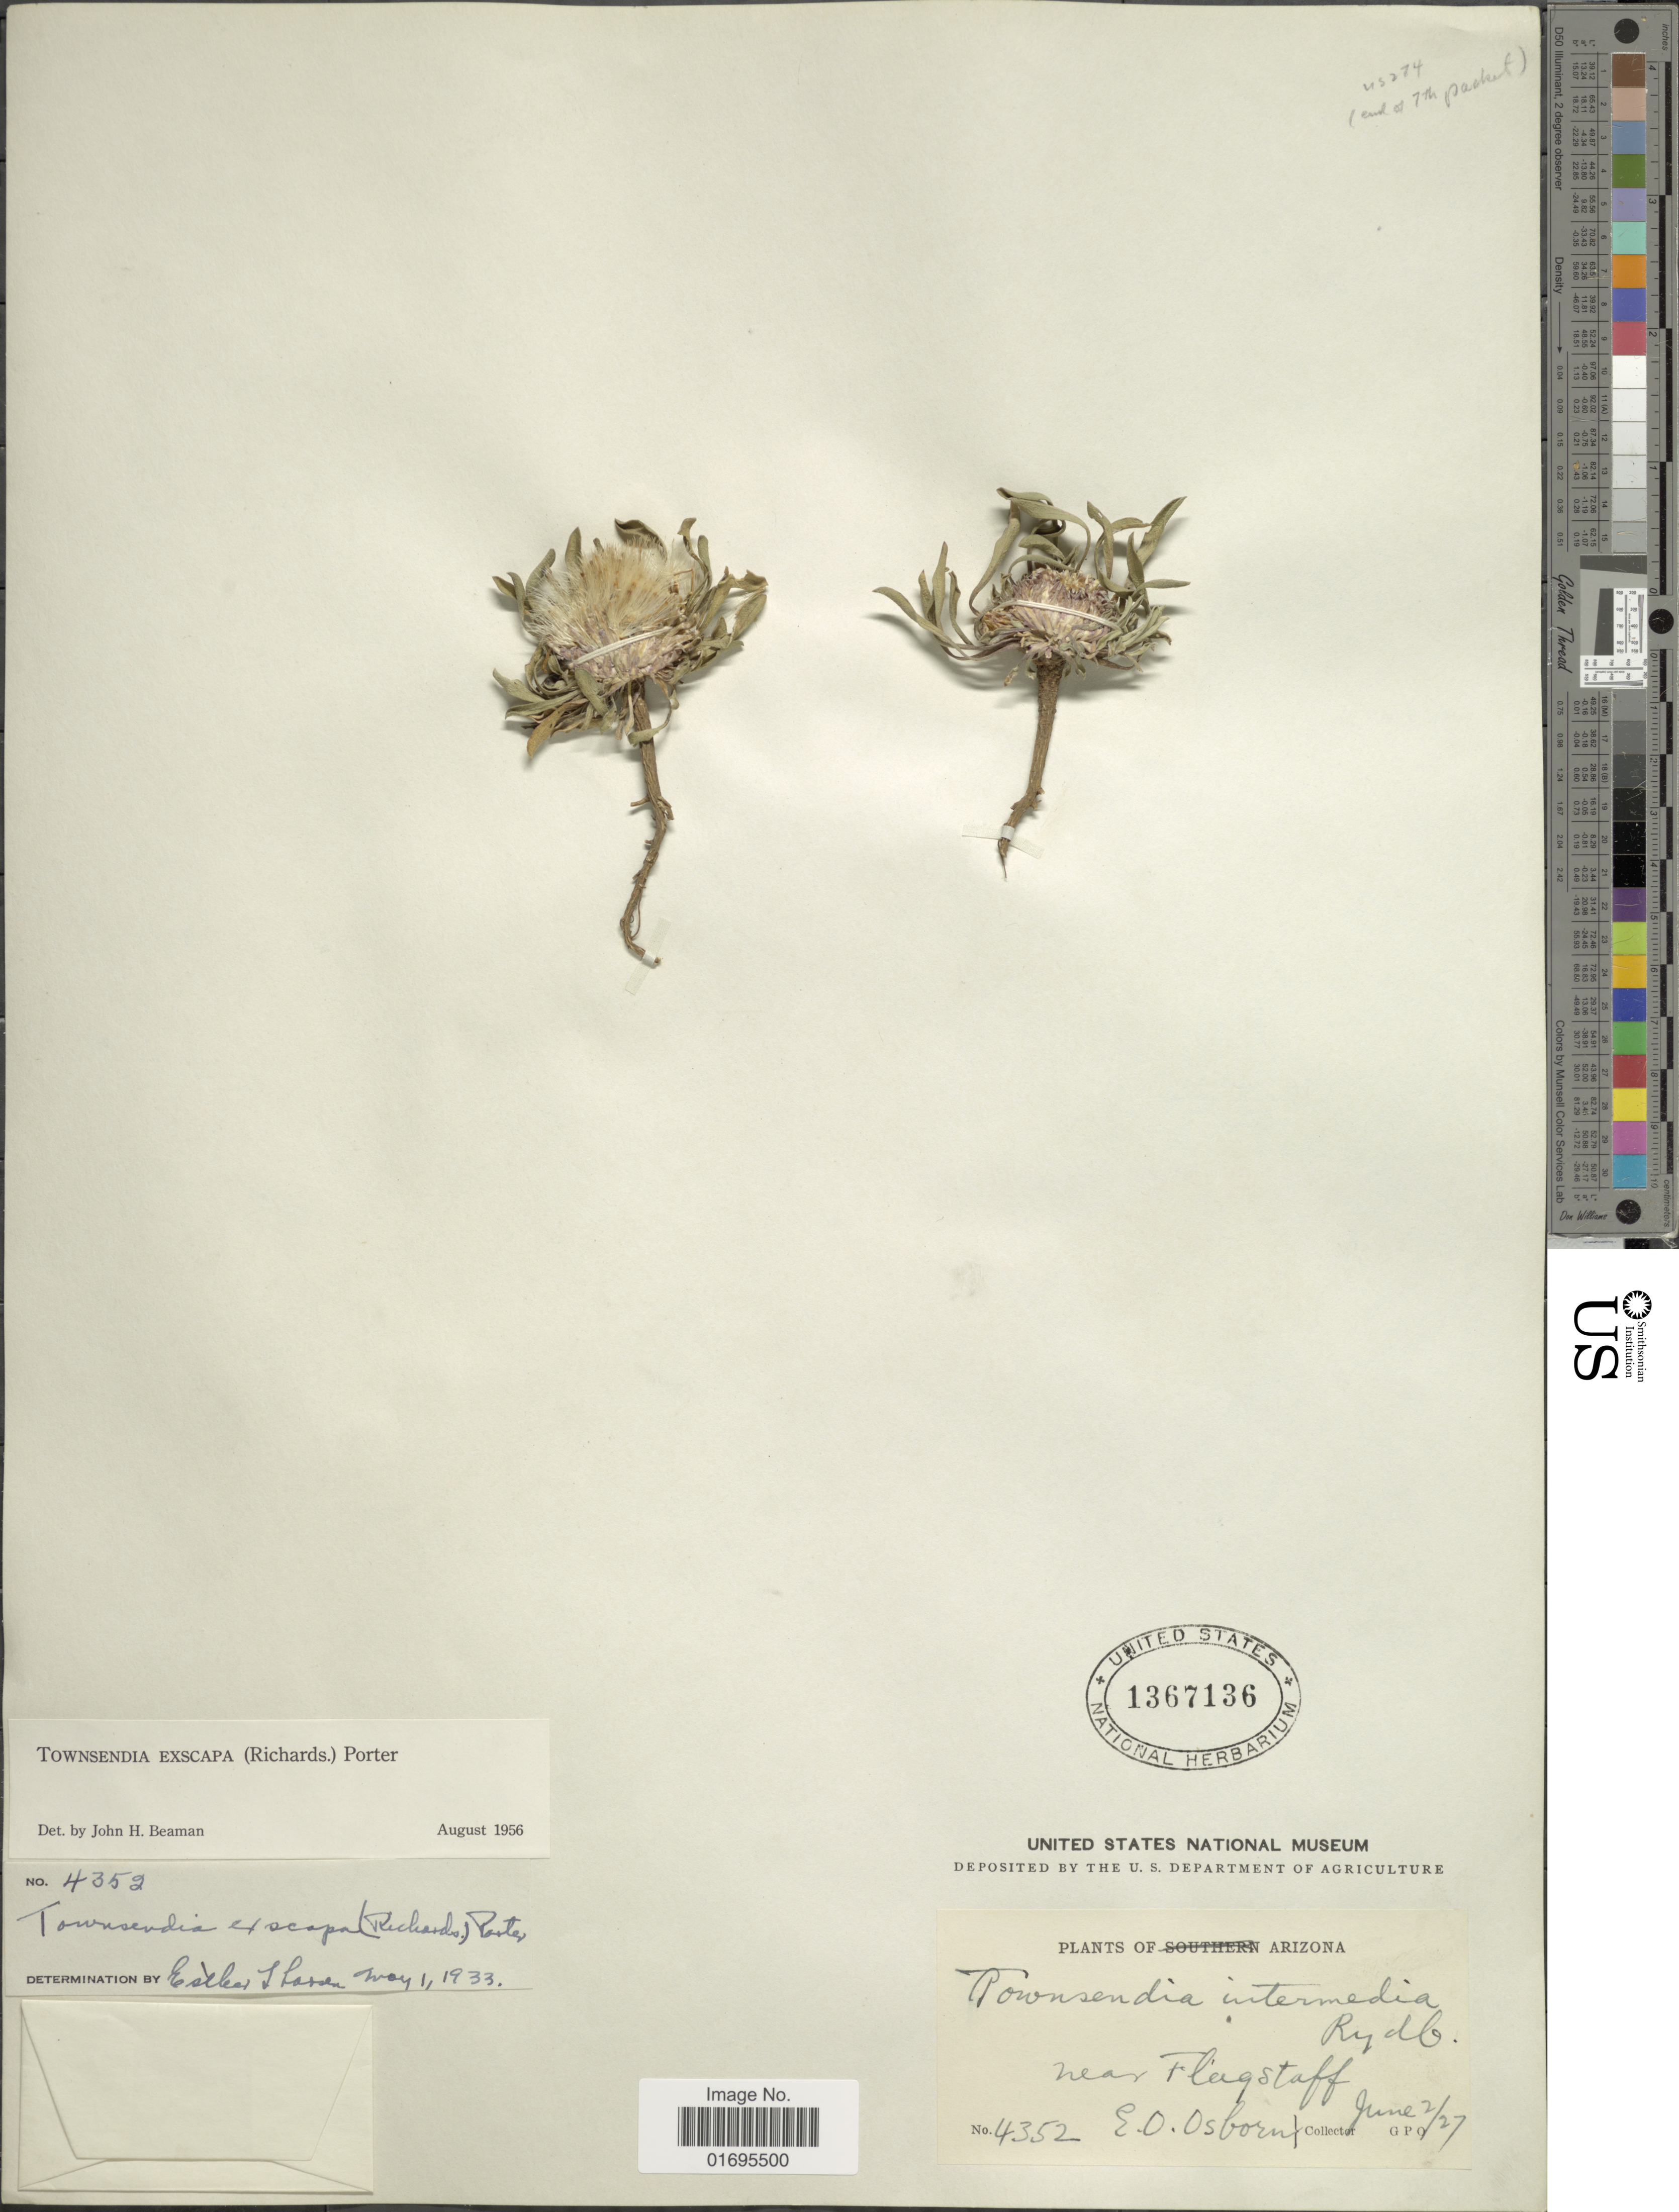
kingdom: Plantae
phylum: Tracheophyta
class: Magnoliopsida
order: Asterales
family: Asteraceae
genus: Townsendia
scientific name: Townsendia exscapa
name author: (Richardson) Porter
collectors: E. Osborn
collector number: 4352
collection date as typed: Transcribed d/m/y: 2/6/27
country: United States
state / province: Arizona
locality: Near Flagstaff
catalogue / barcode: US 1367136